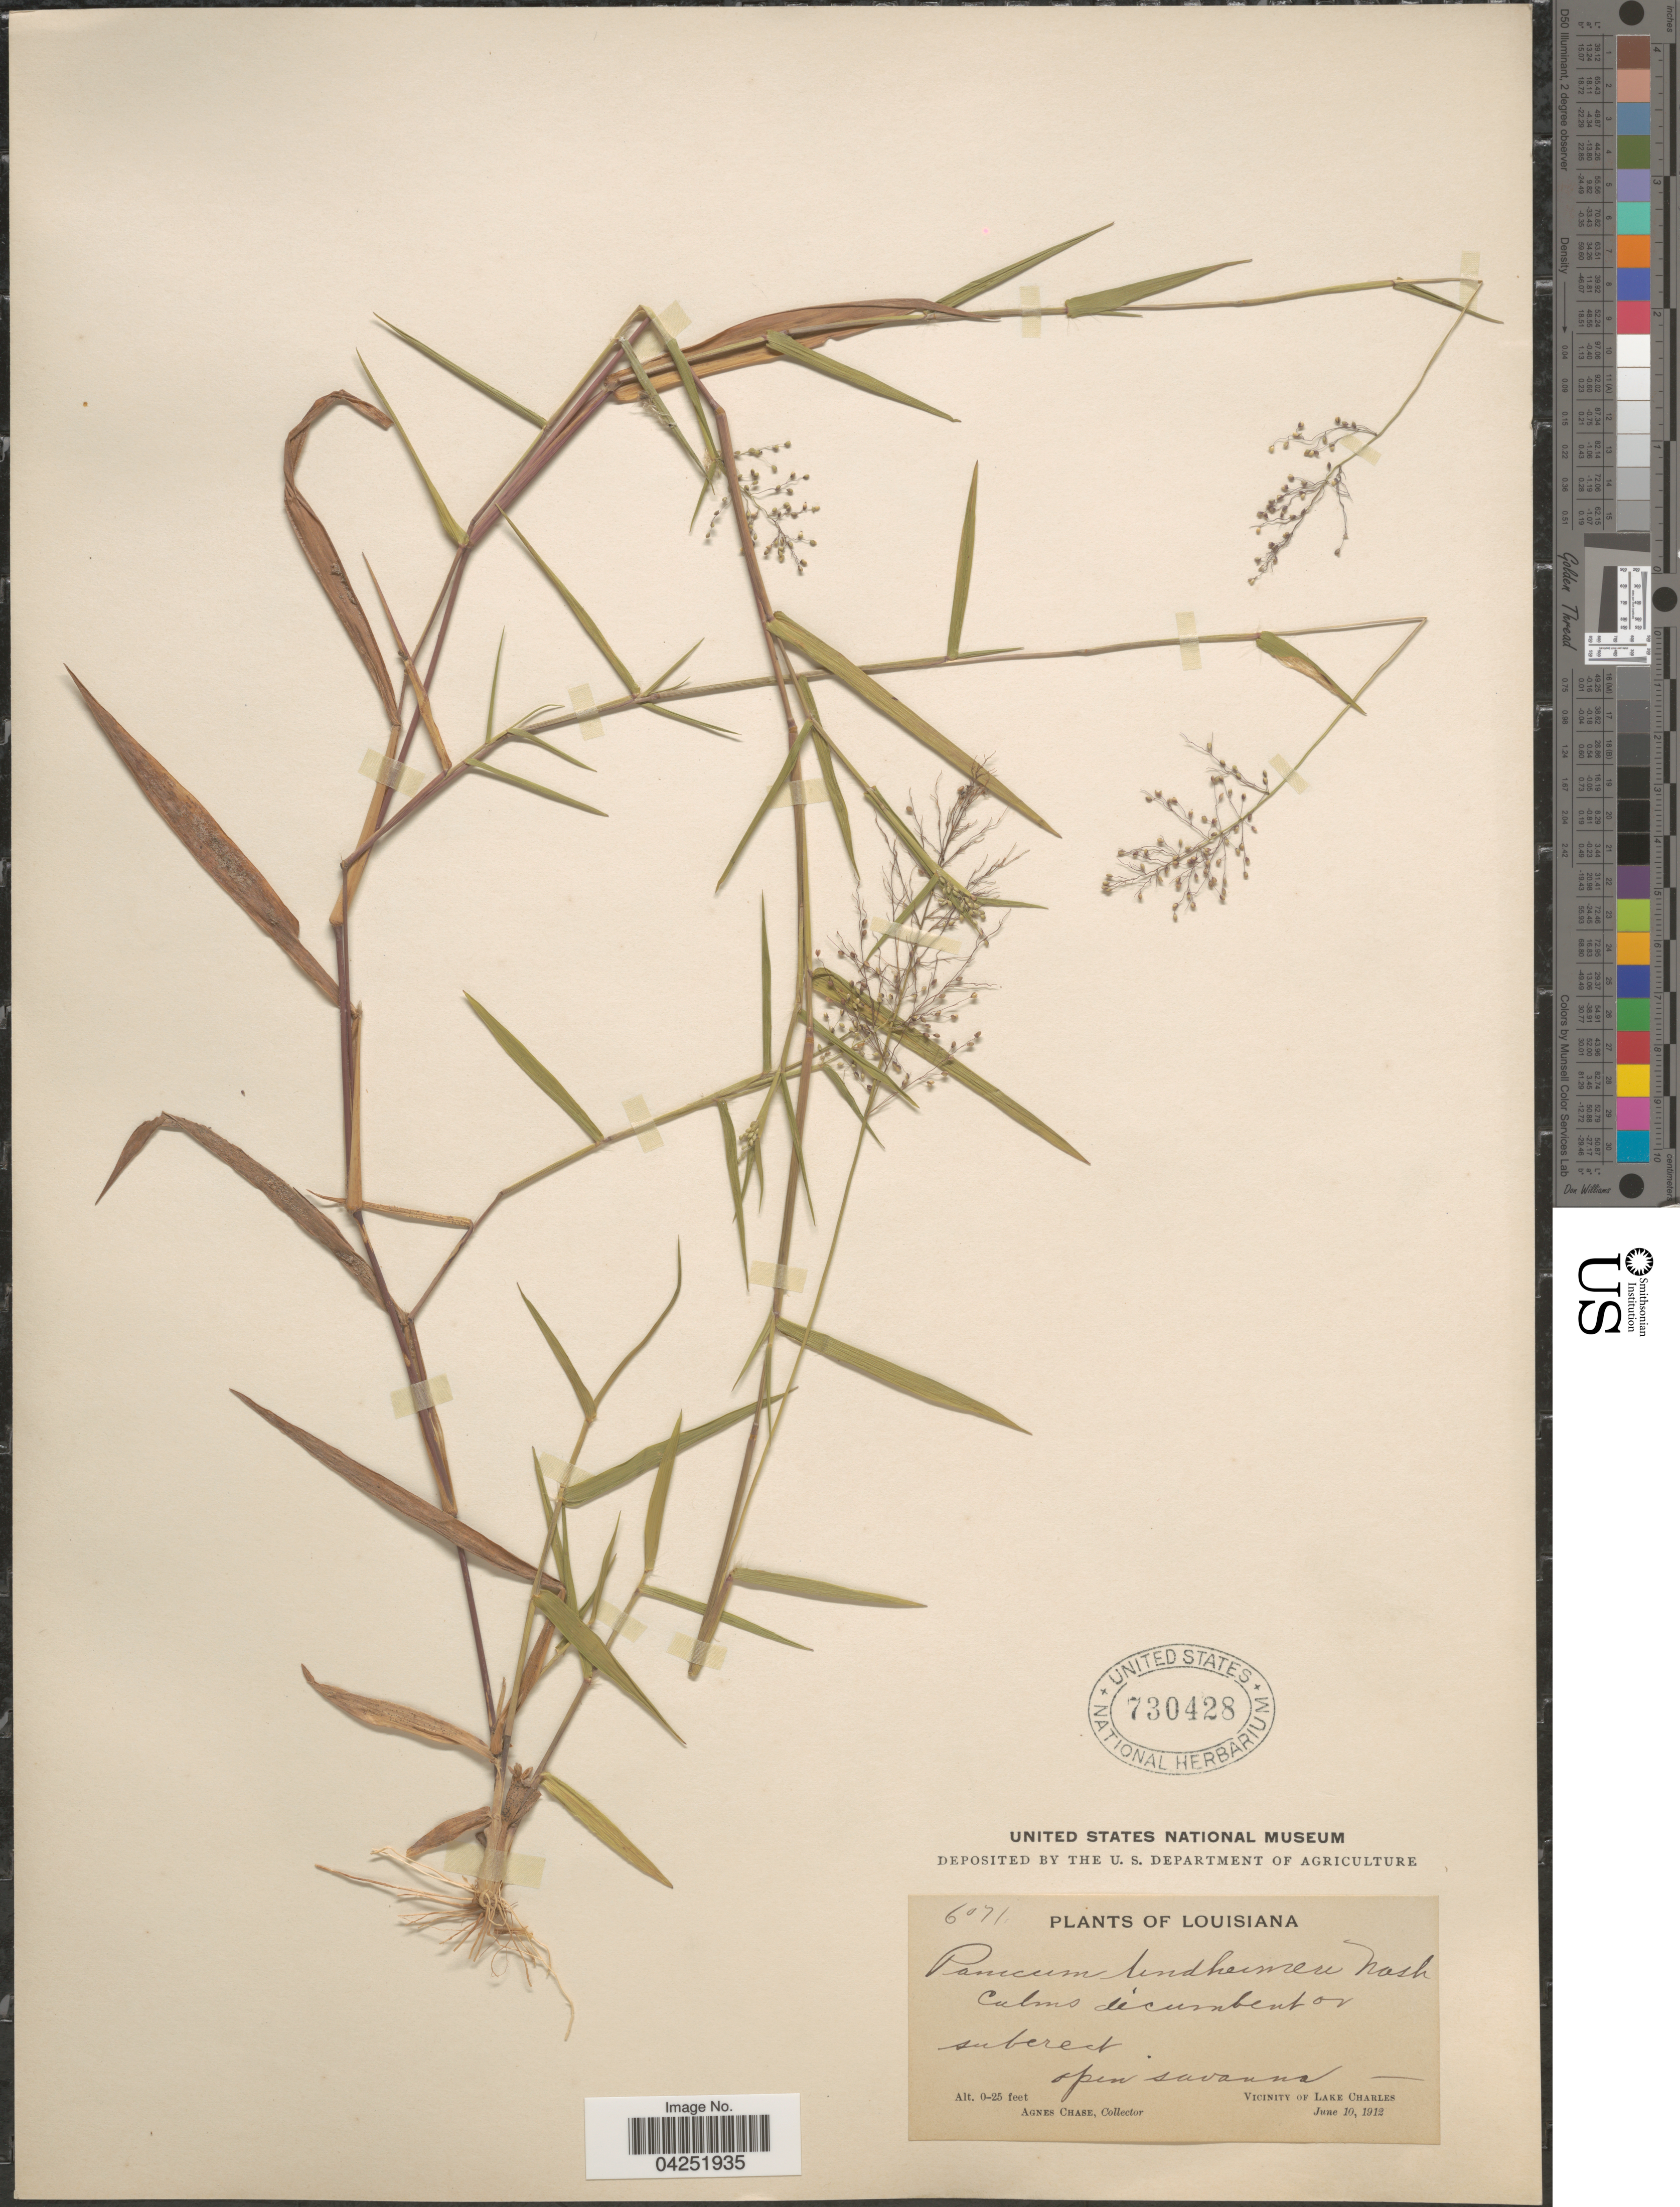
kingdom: Plantae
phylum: Tracheophyta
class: Liliopsida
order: Poales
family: Poaceae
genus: Dichanthelium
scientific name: Dichanthelium acuminatum var. lindheimeri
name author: (Nash) Gould & C.A. Clark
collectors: A. Chase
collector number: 6071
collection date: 1912-06-10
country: United States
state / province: Louisiana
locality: Open savanna. Vicinity of Lake Charles.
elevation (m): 0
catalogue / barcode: US 730428